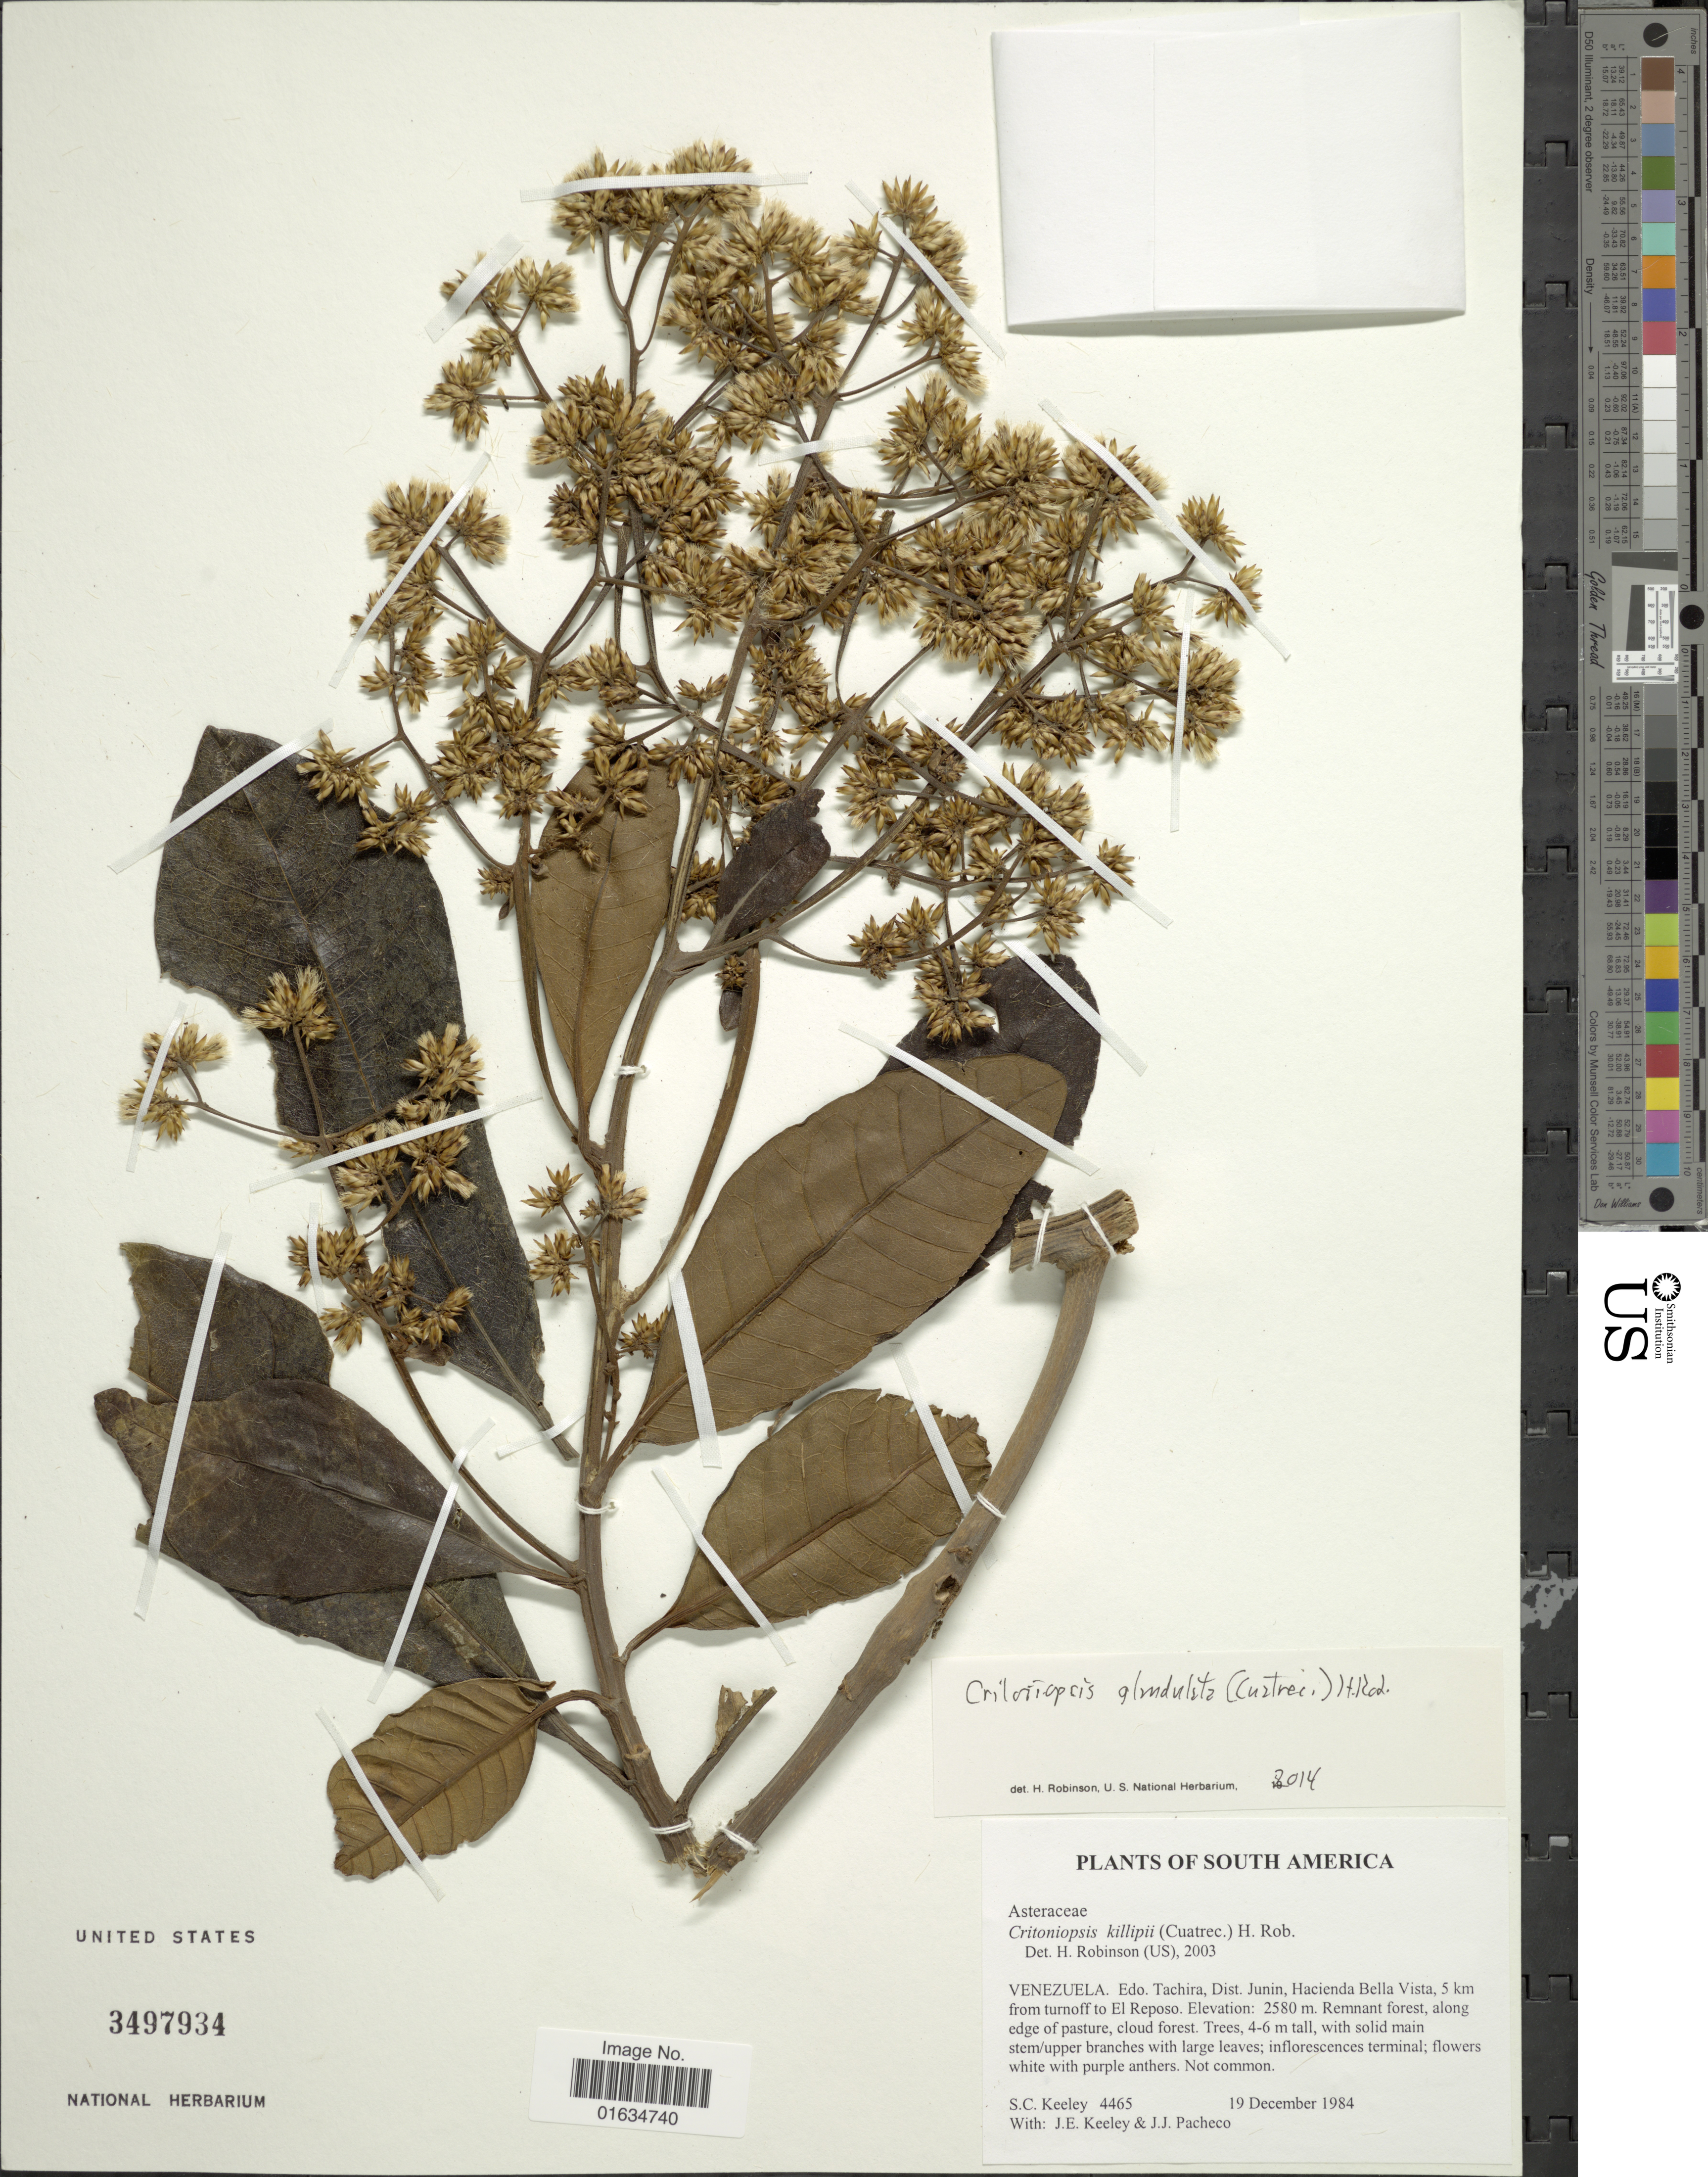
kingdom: Plantae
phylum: Tracheophyta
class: Magnoliopsida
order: Asterales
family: Asteraceae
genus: Critoniopsis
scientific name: Critoniopsis glandulata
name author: (Cuatrec.) H. Rob.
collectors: S. C. Keeley, J. E. Keeley & J. Pacheco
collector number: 4465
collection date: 1984-12-19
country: Venezuela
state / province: Tachira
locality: Dist. Junin, hacienda Bella Vista, 5 km from turnoff to El Reposo.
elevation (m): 2580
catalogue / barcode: US 3497934